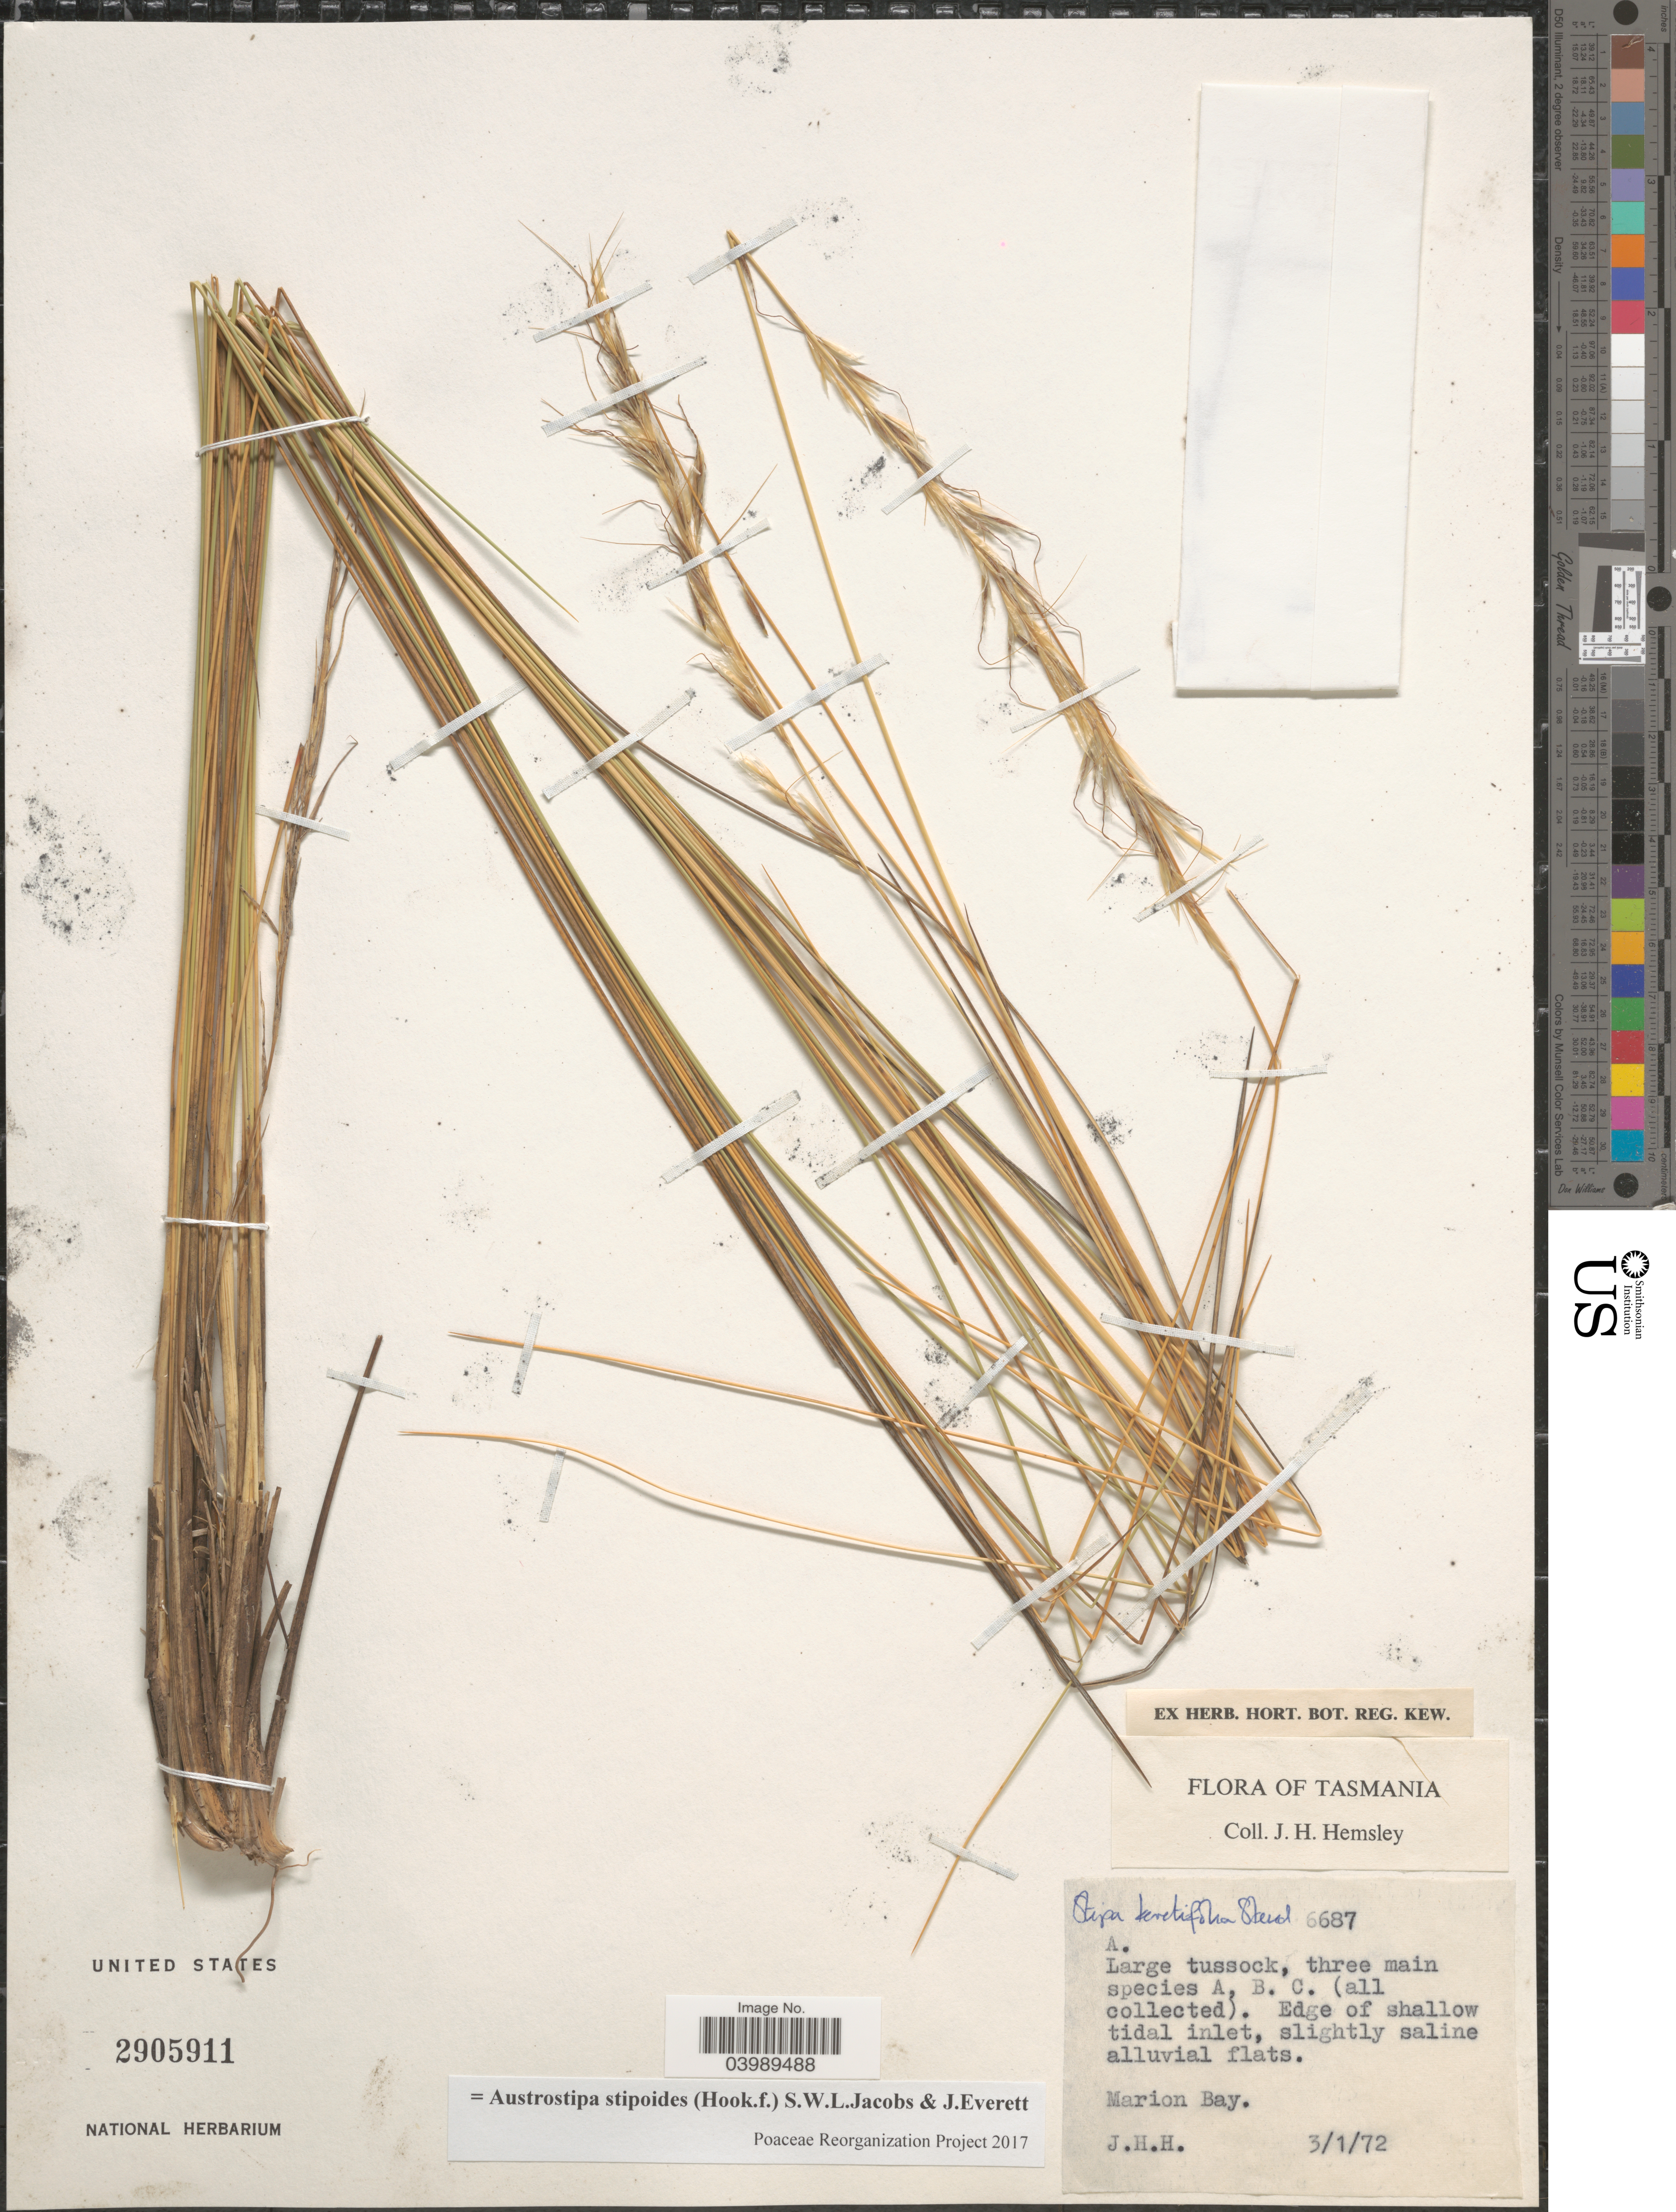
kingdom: Plantae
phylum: Tracheophyta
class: Liliopsida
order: Poales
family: Poaceae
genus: Austrostipa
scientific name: Austrostipa stipoides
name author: (Hook. f.) S.W.L. Jacobs & J. Everett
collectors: J. H. Hemsley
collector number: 6687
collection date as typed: Transcribed d/m/y: 3/1/72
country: Australia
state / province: Tasmania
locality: Marion Bay.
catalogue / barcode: US 2905911